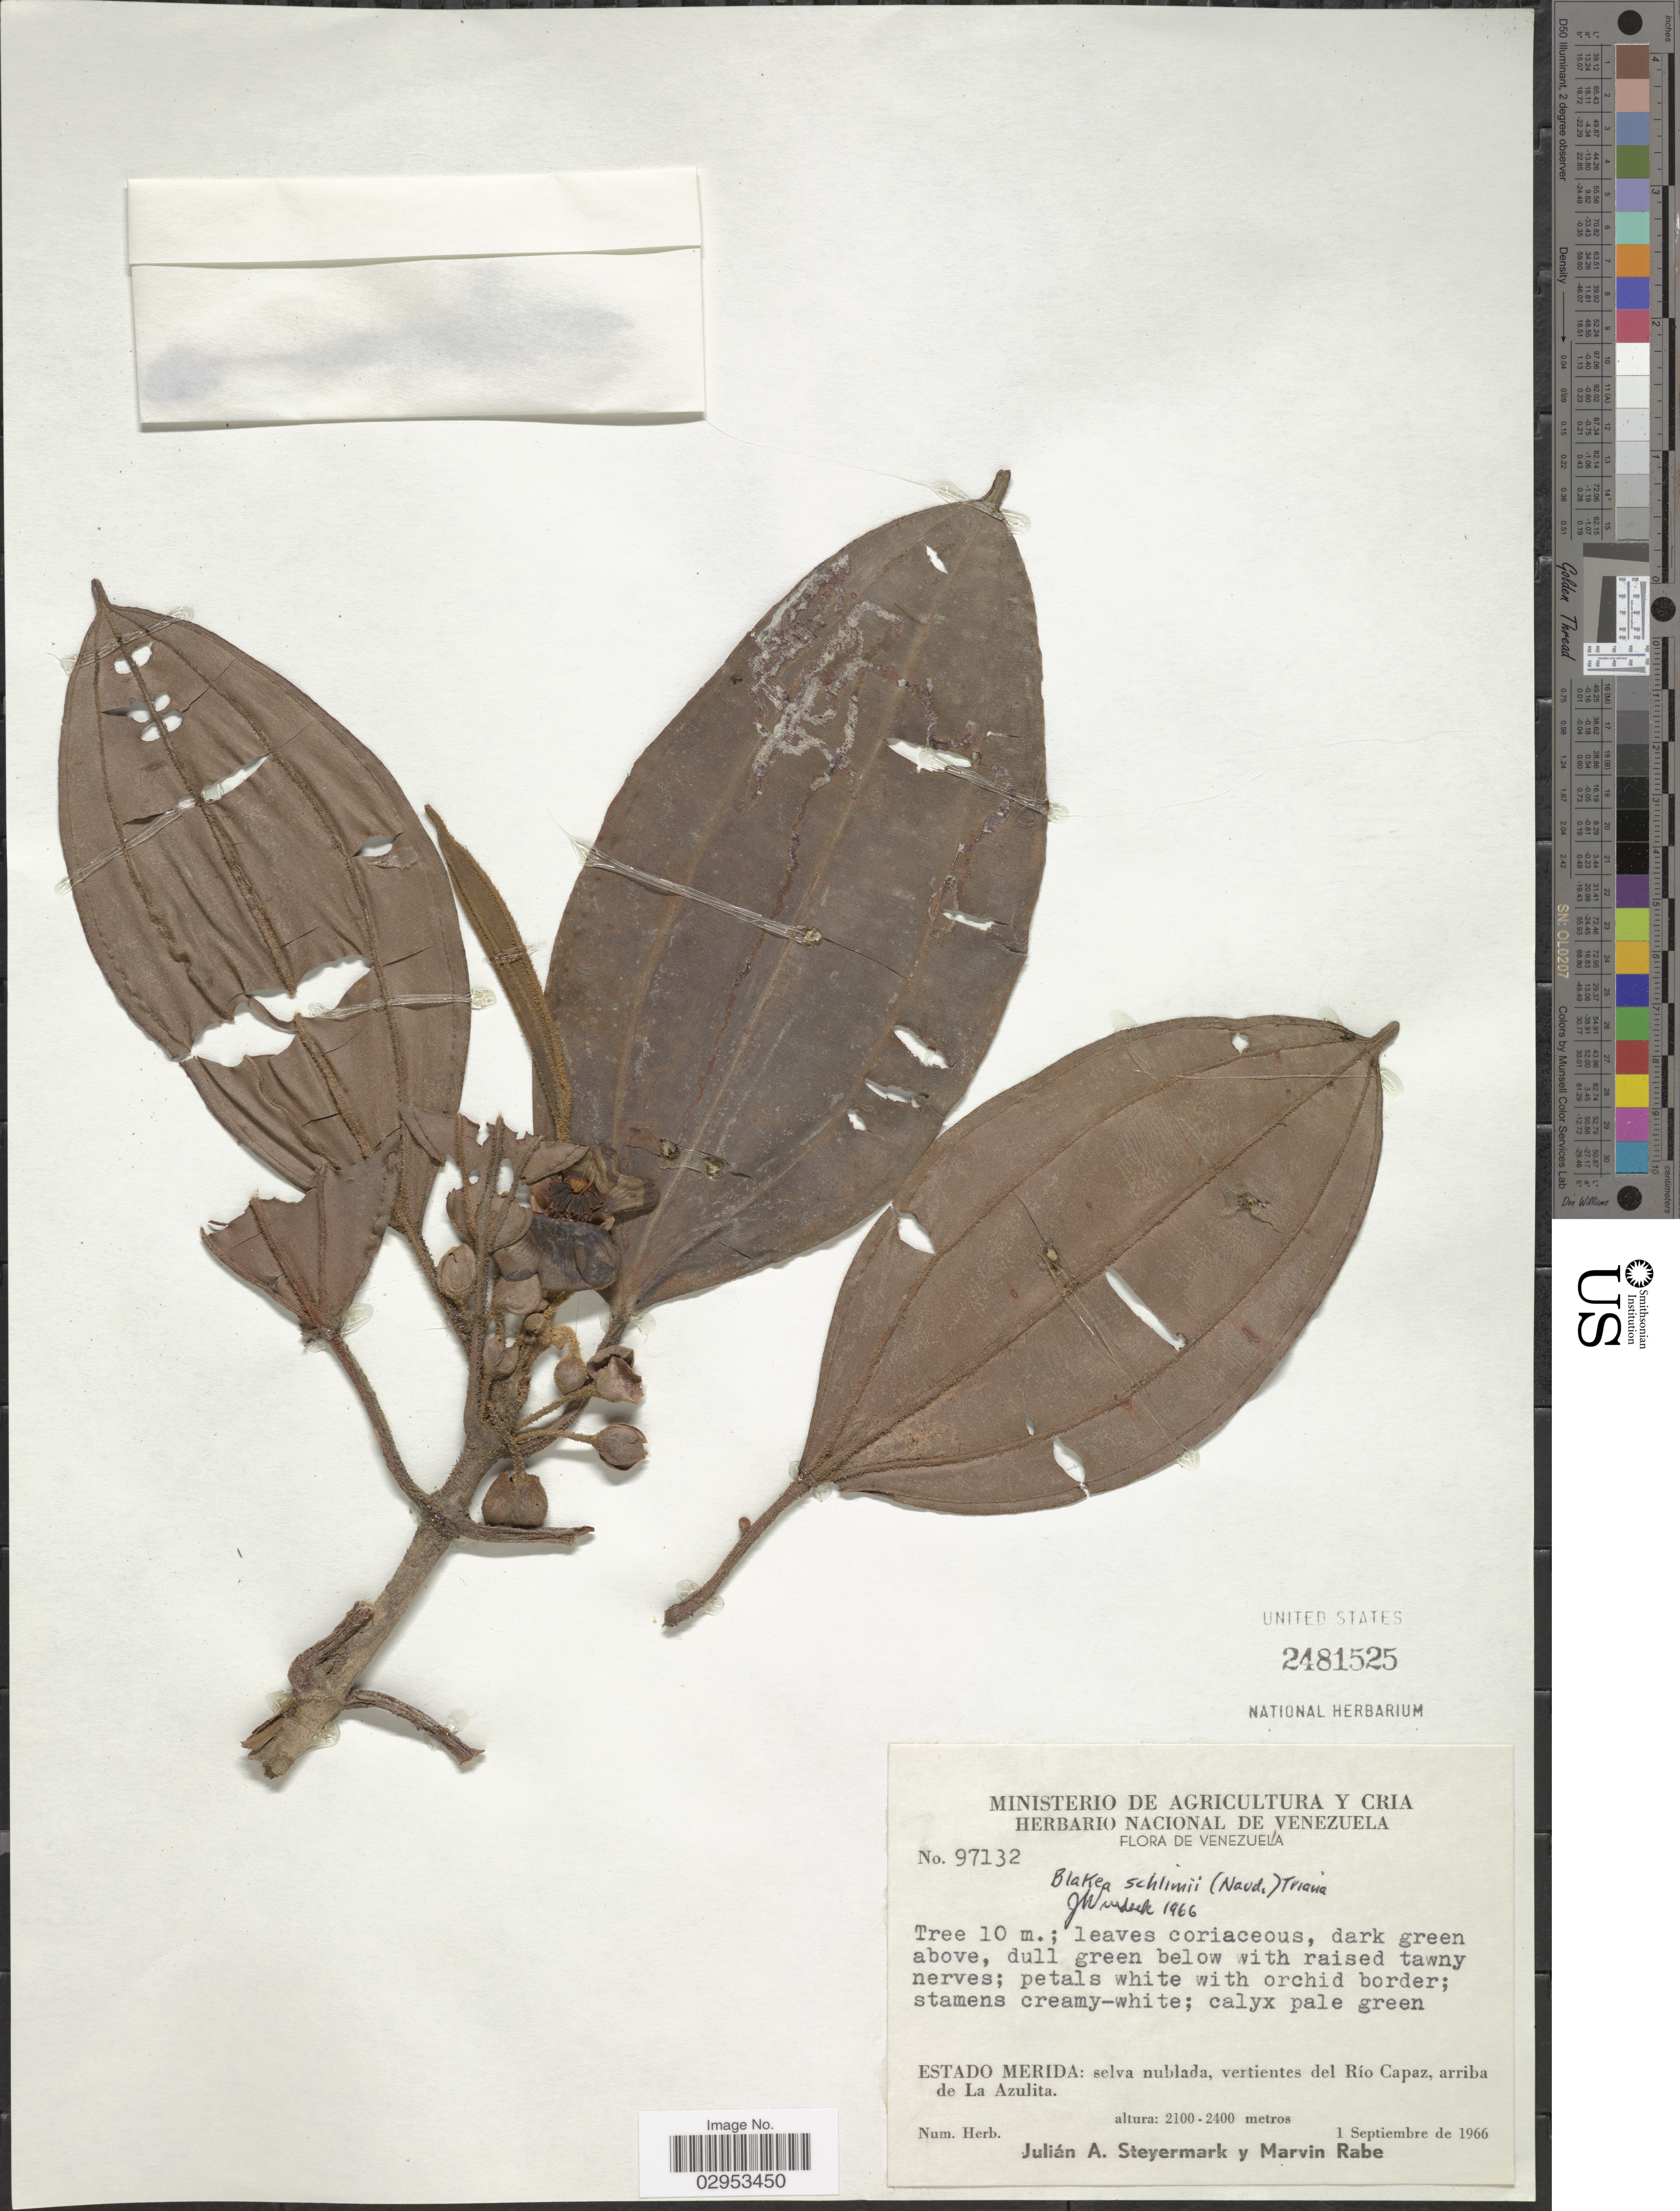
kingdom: Plantae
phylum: Tracheophyta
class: Magnoliopsida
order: Myrtales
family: Melastomataceae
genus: Blakea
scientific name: Blakea schlimii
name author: (Naudin) Triana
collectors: J. Steyermark & M. Rabe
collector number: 97132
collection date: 1966-09-01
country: Venezuela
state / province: Mérida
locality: Selva nublada, vertientes del Río Capaz, arriba de La Azulita.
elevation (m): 2100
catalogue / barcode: US 2481525